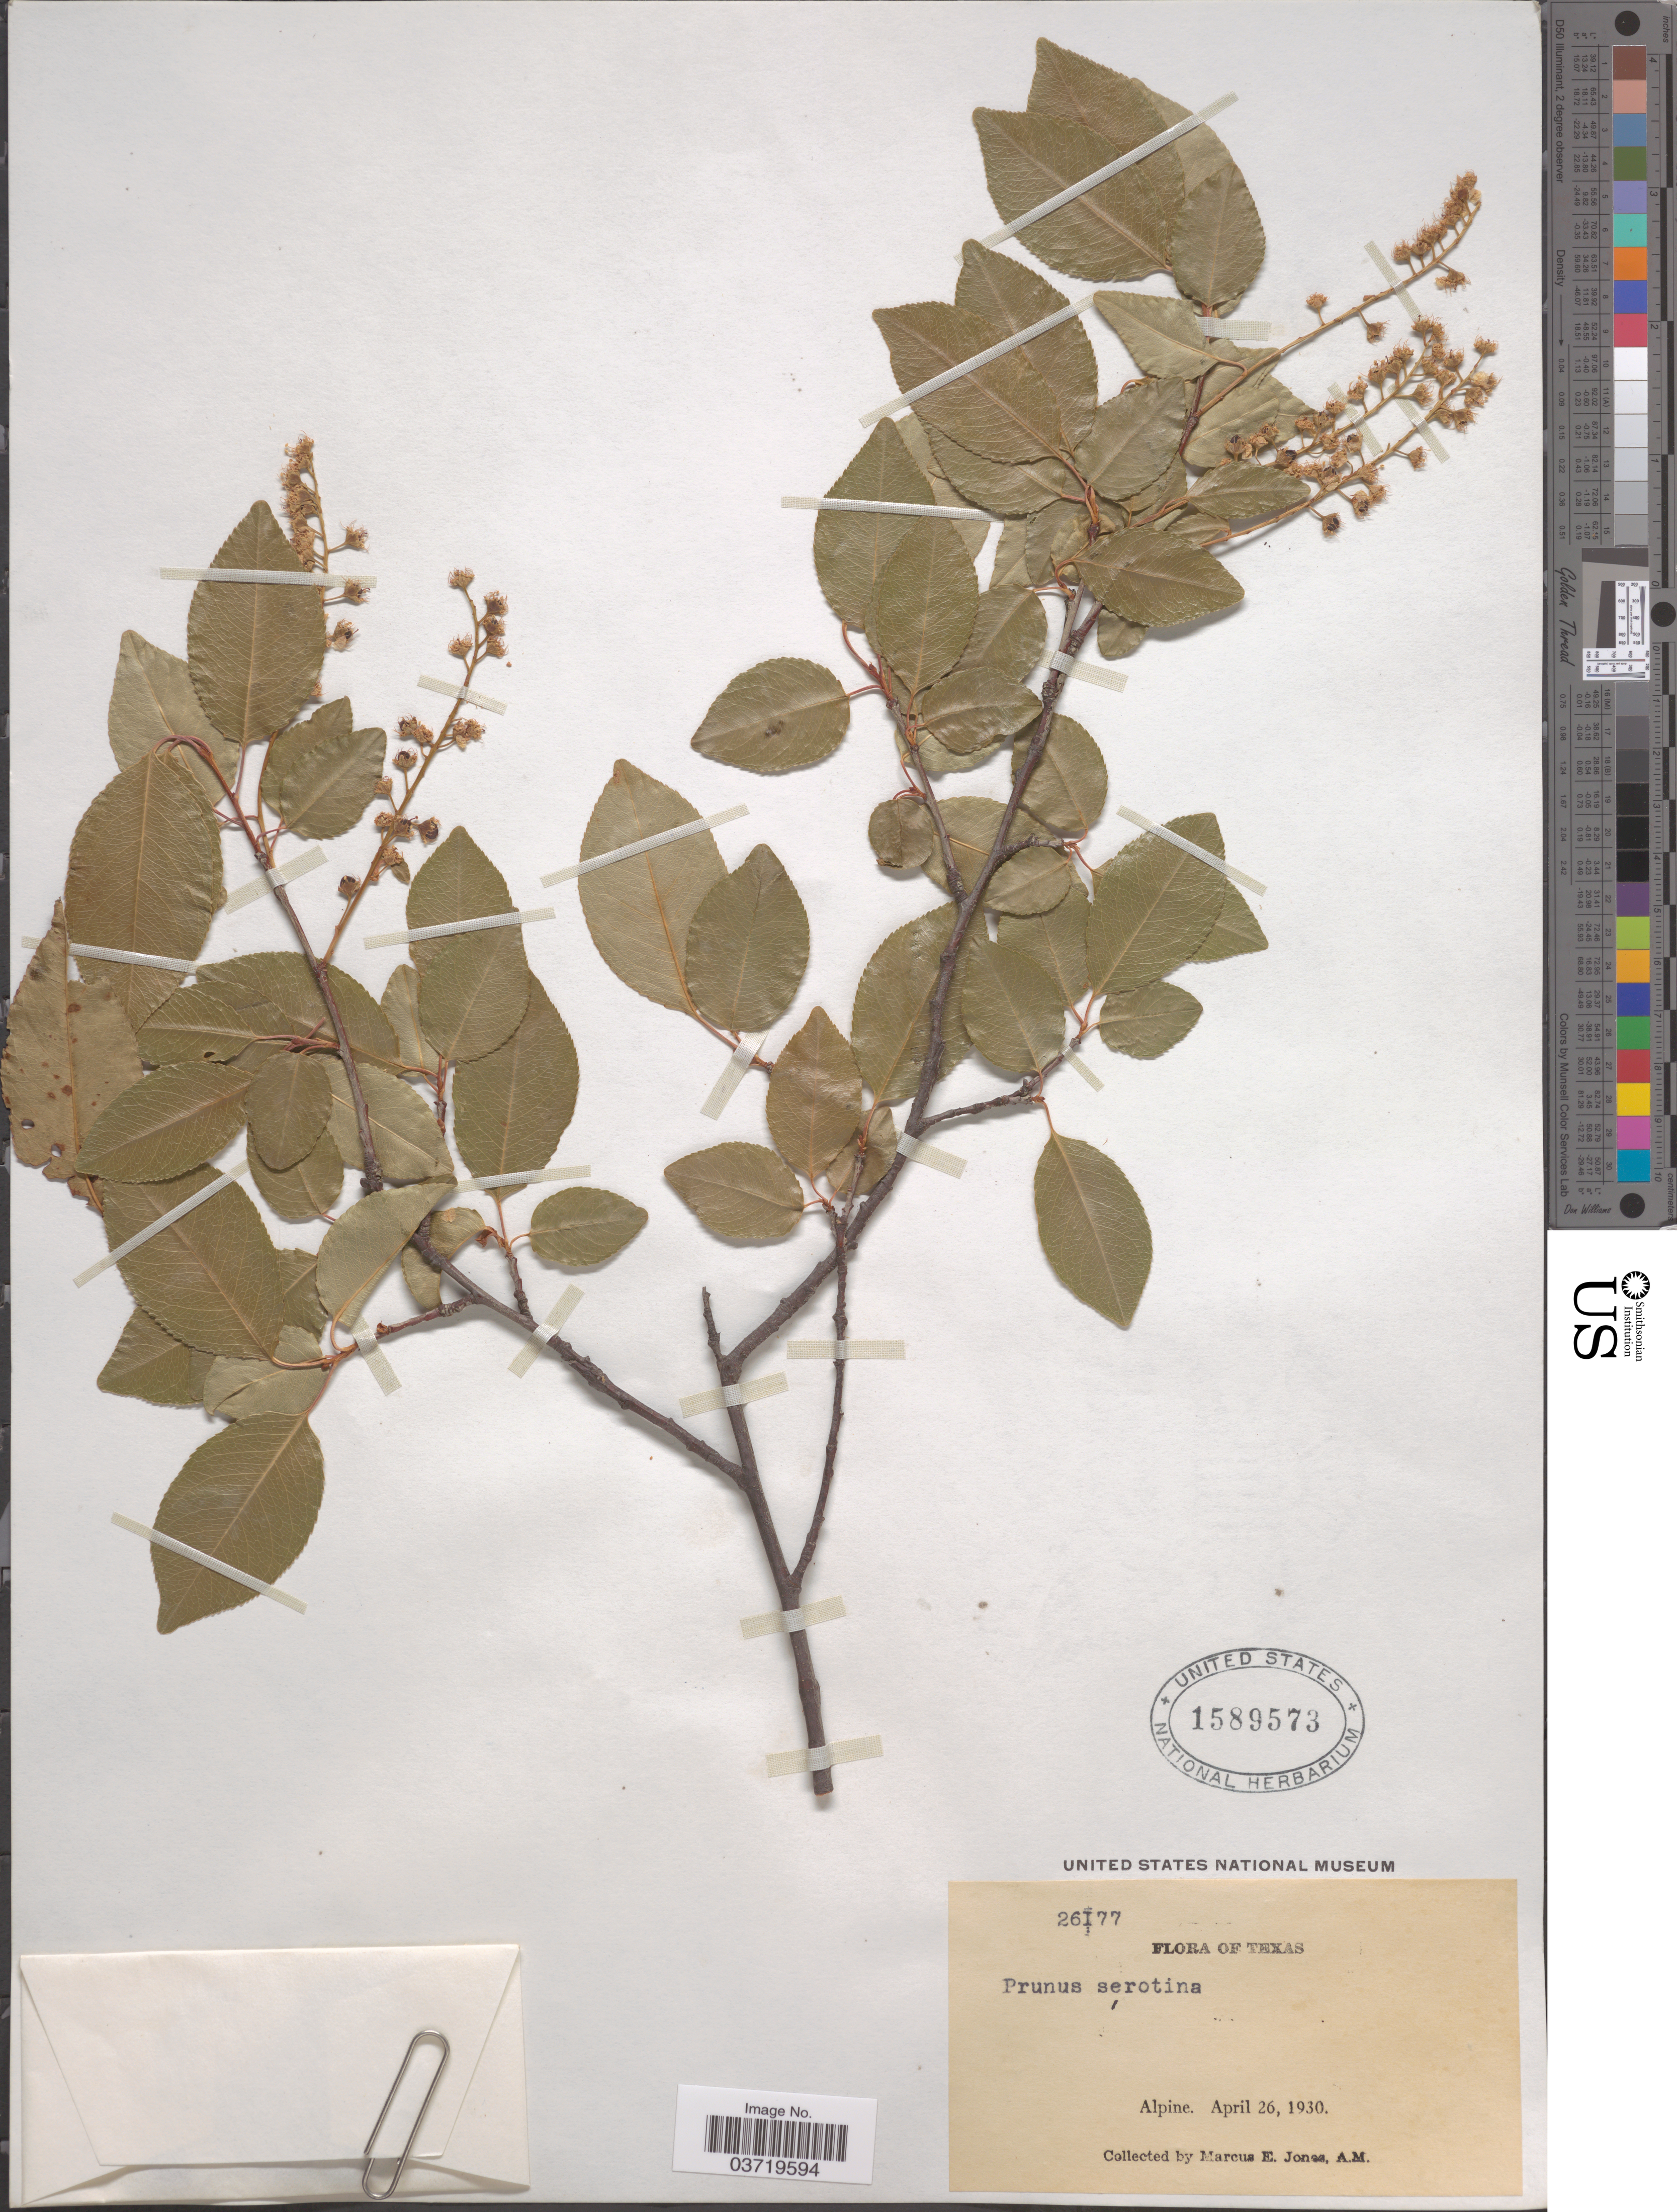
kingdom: Plantae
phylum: Tracheophyta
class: Magnoliopsida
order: Rosales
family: Rosaceae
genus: Prunus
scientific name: Prunus serotina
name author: Ehrh.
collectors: M. E. Jones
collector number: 26177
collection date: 1930-04-26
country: United States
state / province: Texas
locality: Alpine.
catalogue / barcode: US 1589573